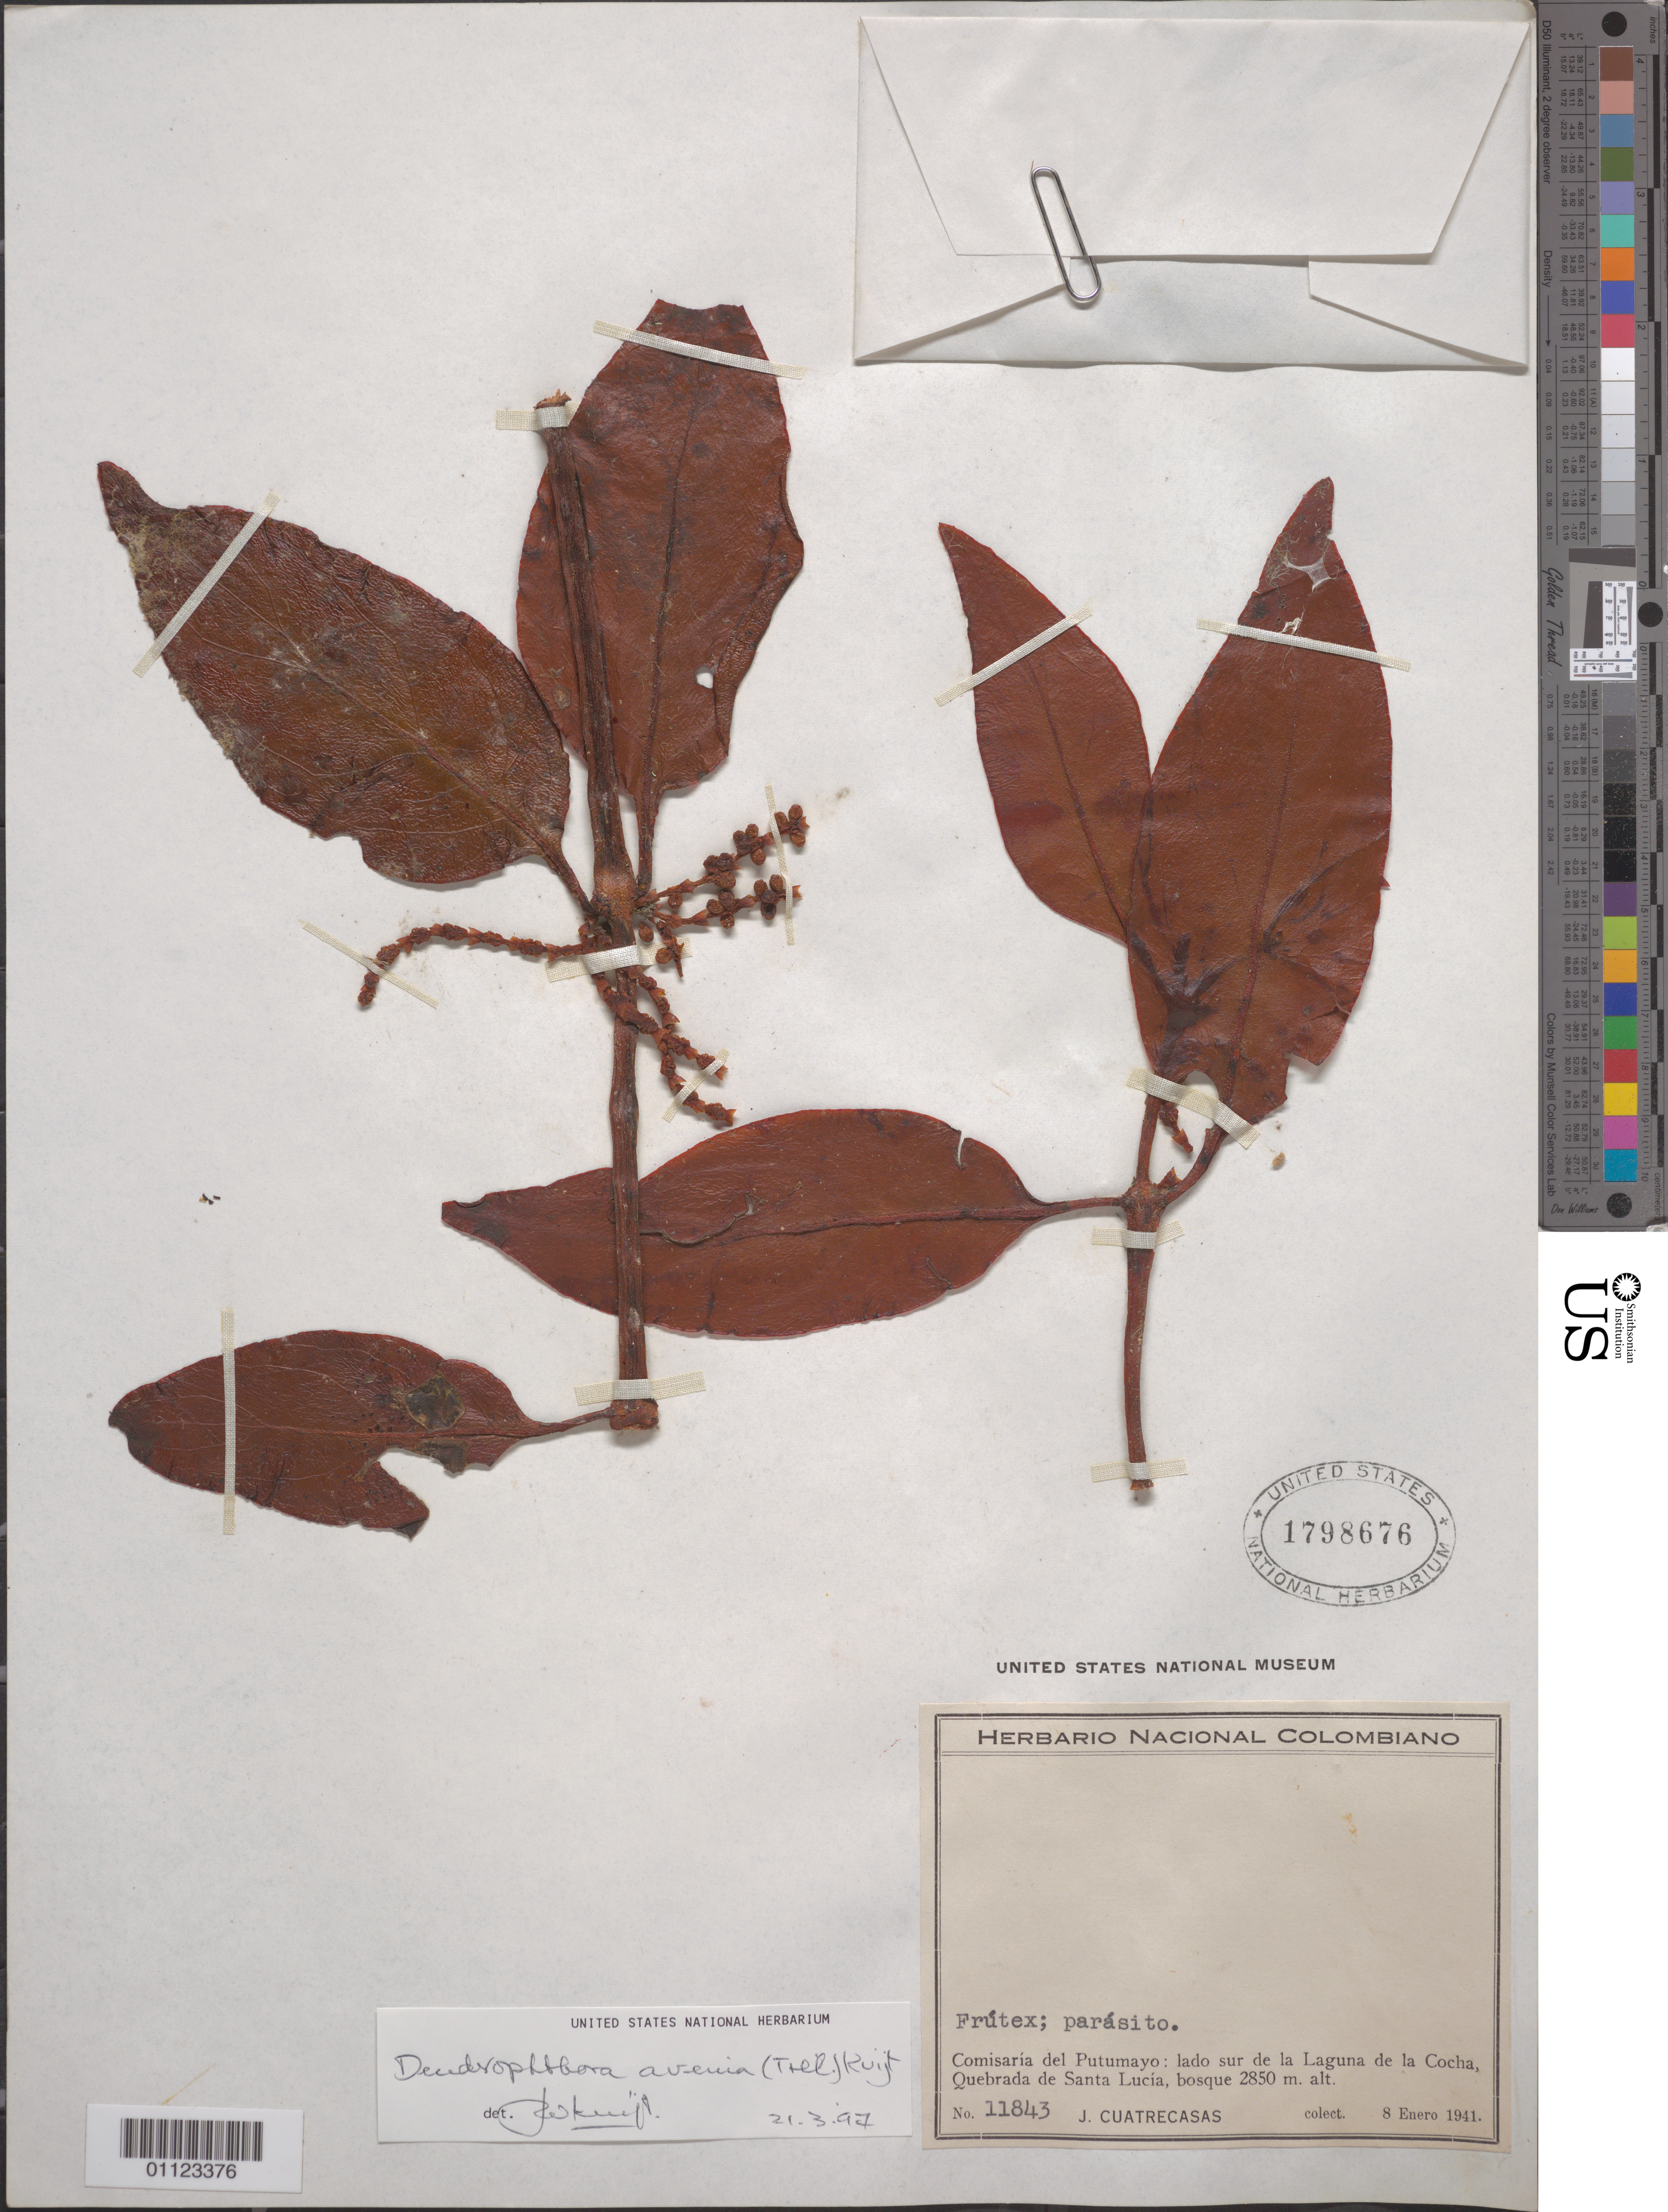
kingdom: Plantae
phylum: Tracheophyta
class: Magnoliopsida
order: Santalales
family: Viscaceae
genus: Dendrophthora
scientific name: Dendrophthora avenia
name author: (Trel.) Kuijt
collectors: J. Cuatrecasas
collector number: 11843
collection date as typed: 08 Jan 1941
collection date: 1941-01-08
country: Colombia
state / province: Putumayo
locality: Lado sur de La Laguna de La Cocha, Quebrada de Santa Lucia.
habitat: bosque.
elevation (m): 2850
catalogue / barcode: US 1798676